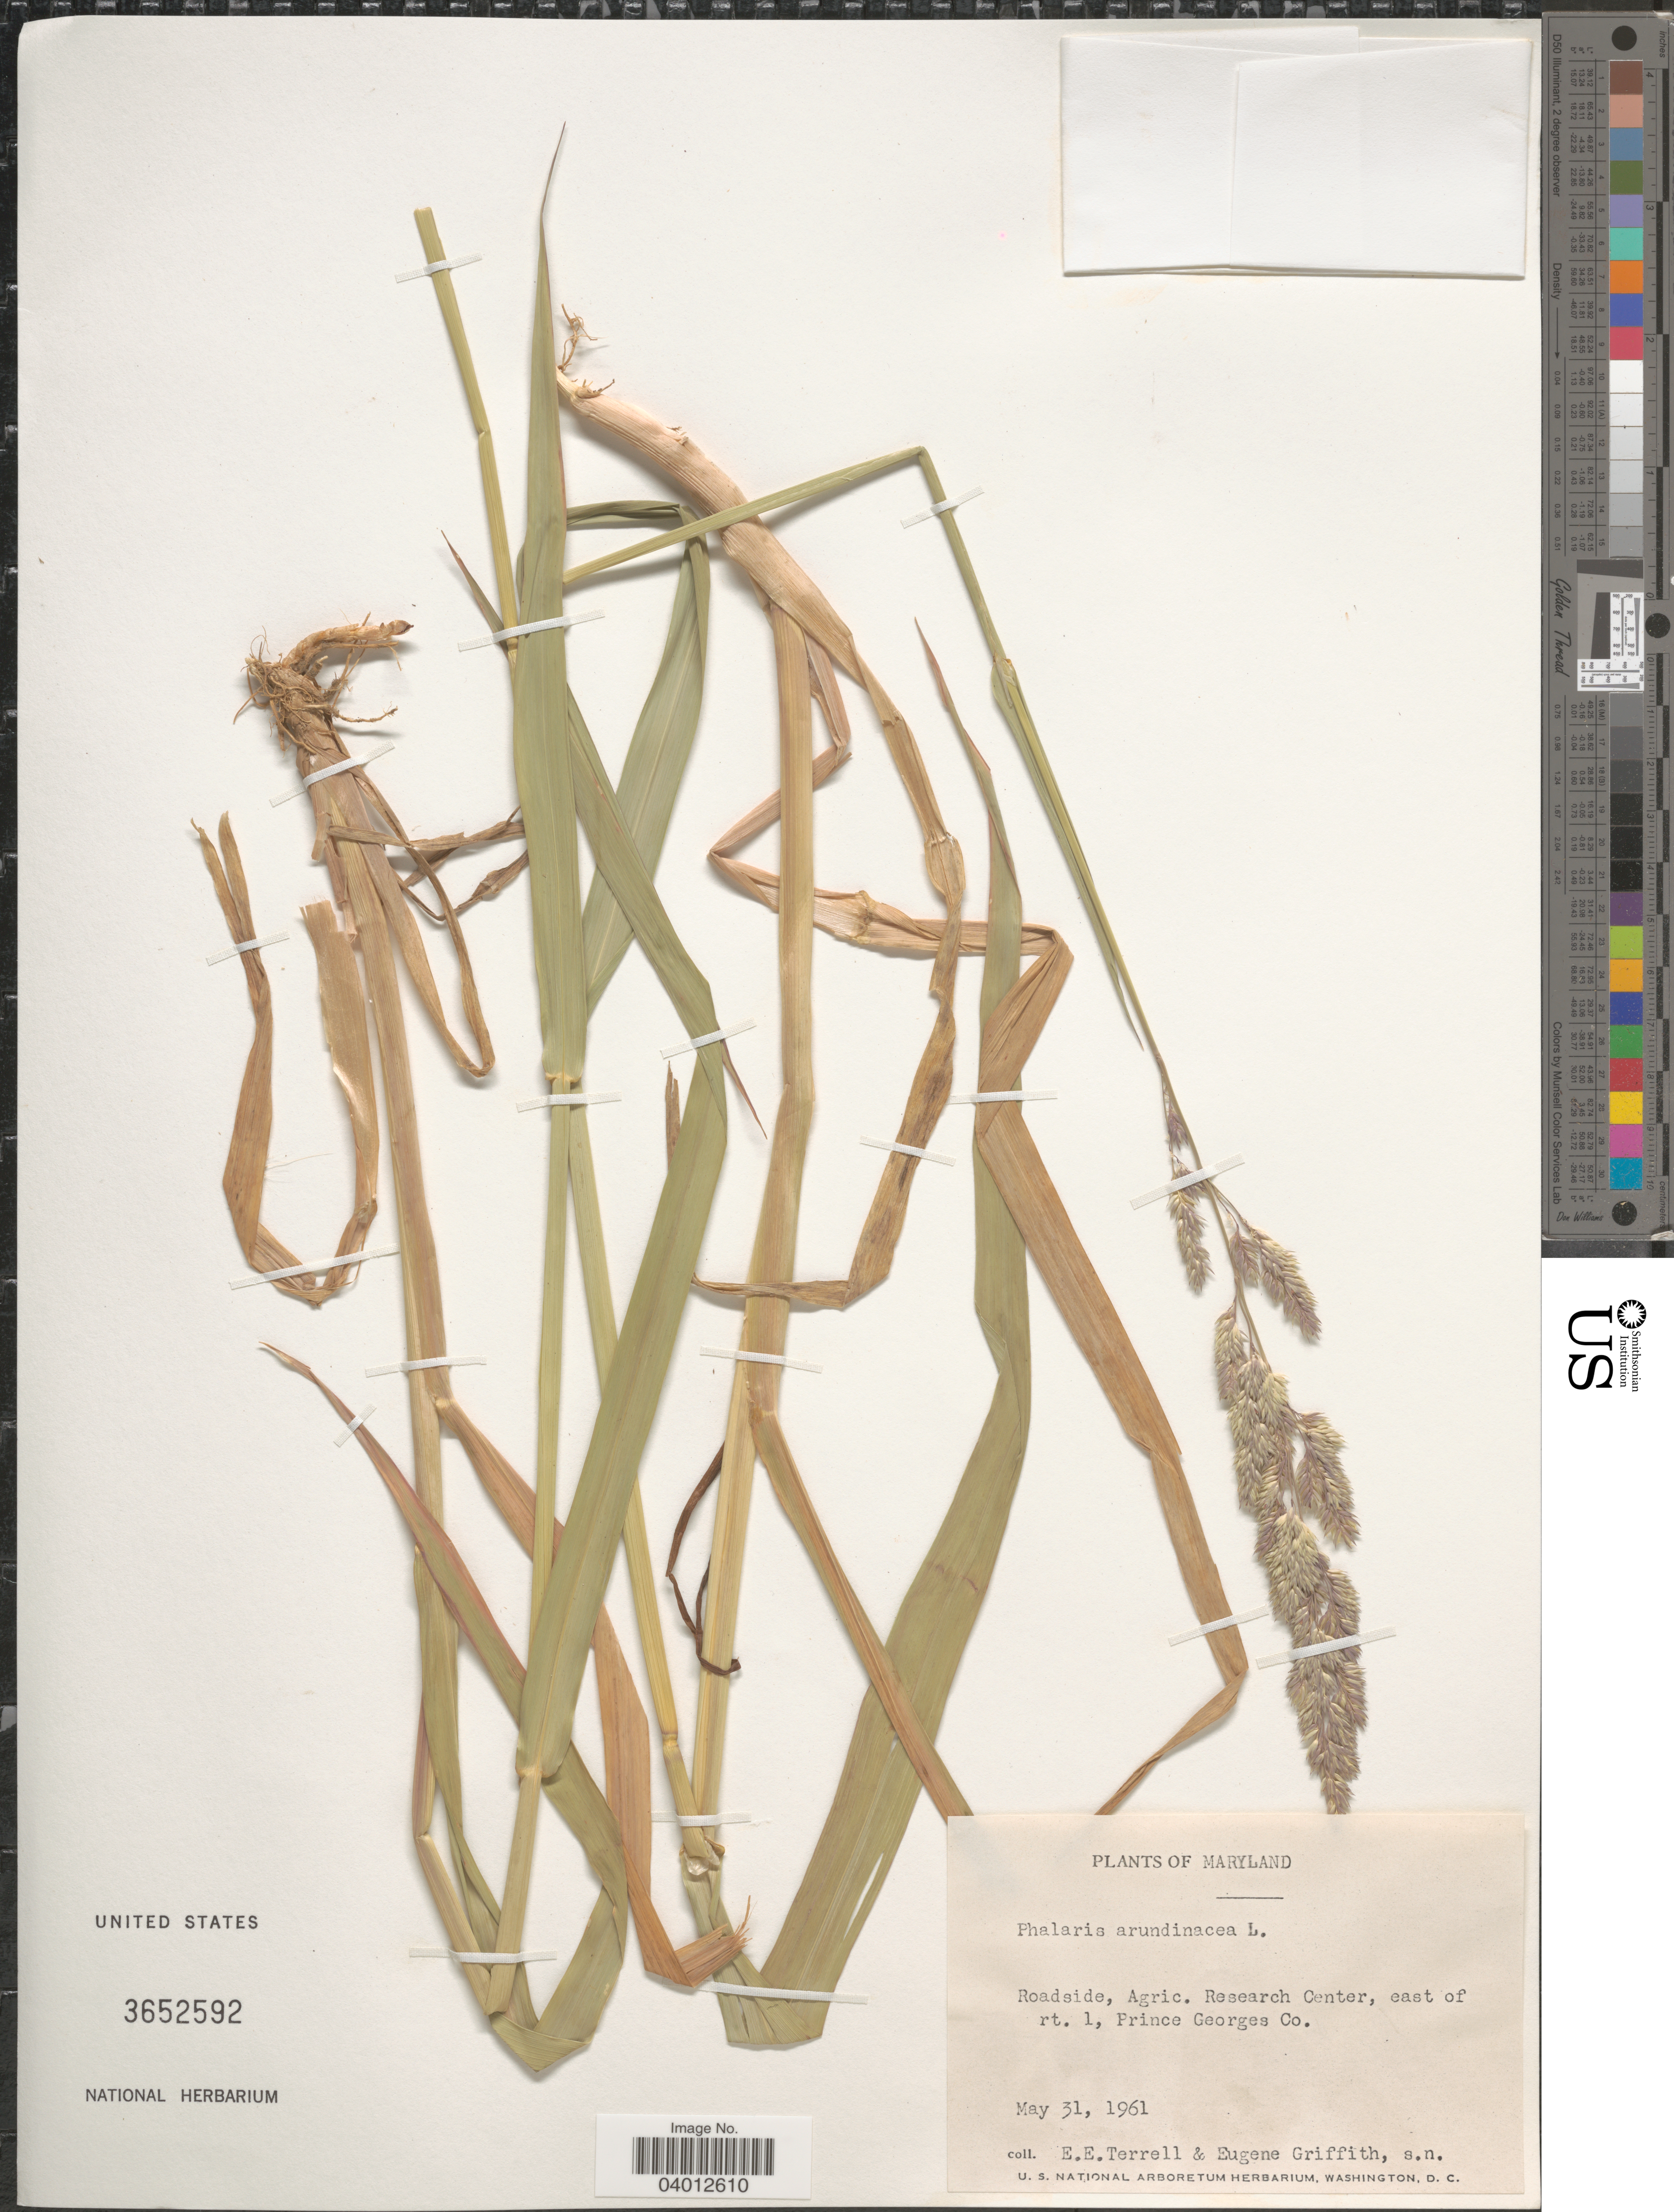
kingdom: Plantae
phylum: Tracheophyta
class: Liliopsida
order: Poales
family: Poaceae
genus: Phalaris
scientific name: Phalaris arundinacea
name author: L.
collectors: E. E. Terrell & E. Griffith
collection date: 1961-05-31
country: United States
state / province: Maryland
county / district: Prince George's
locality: Roadside, Agric. Research Center, east of rt. 1, Prince Georges Co.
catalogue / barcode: US 3652592